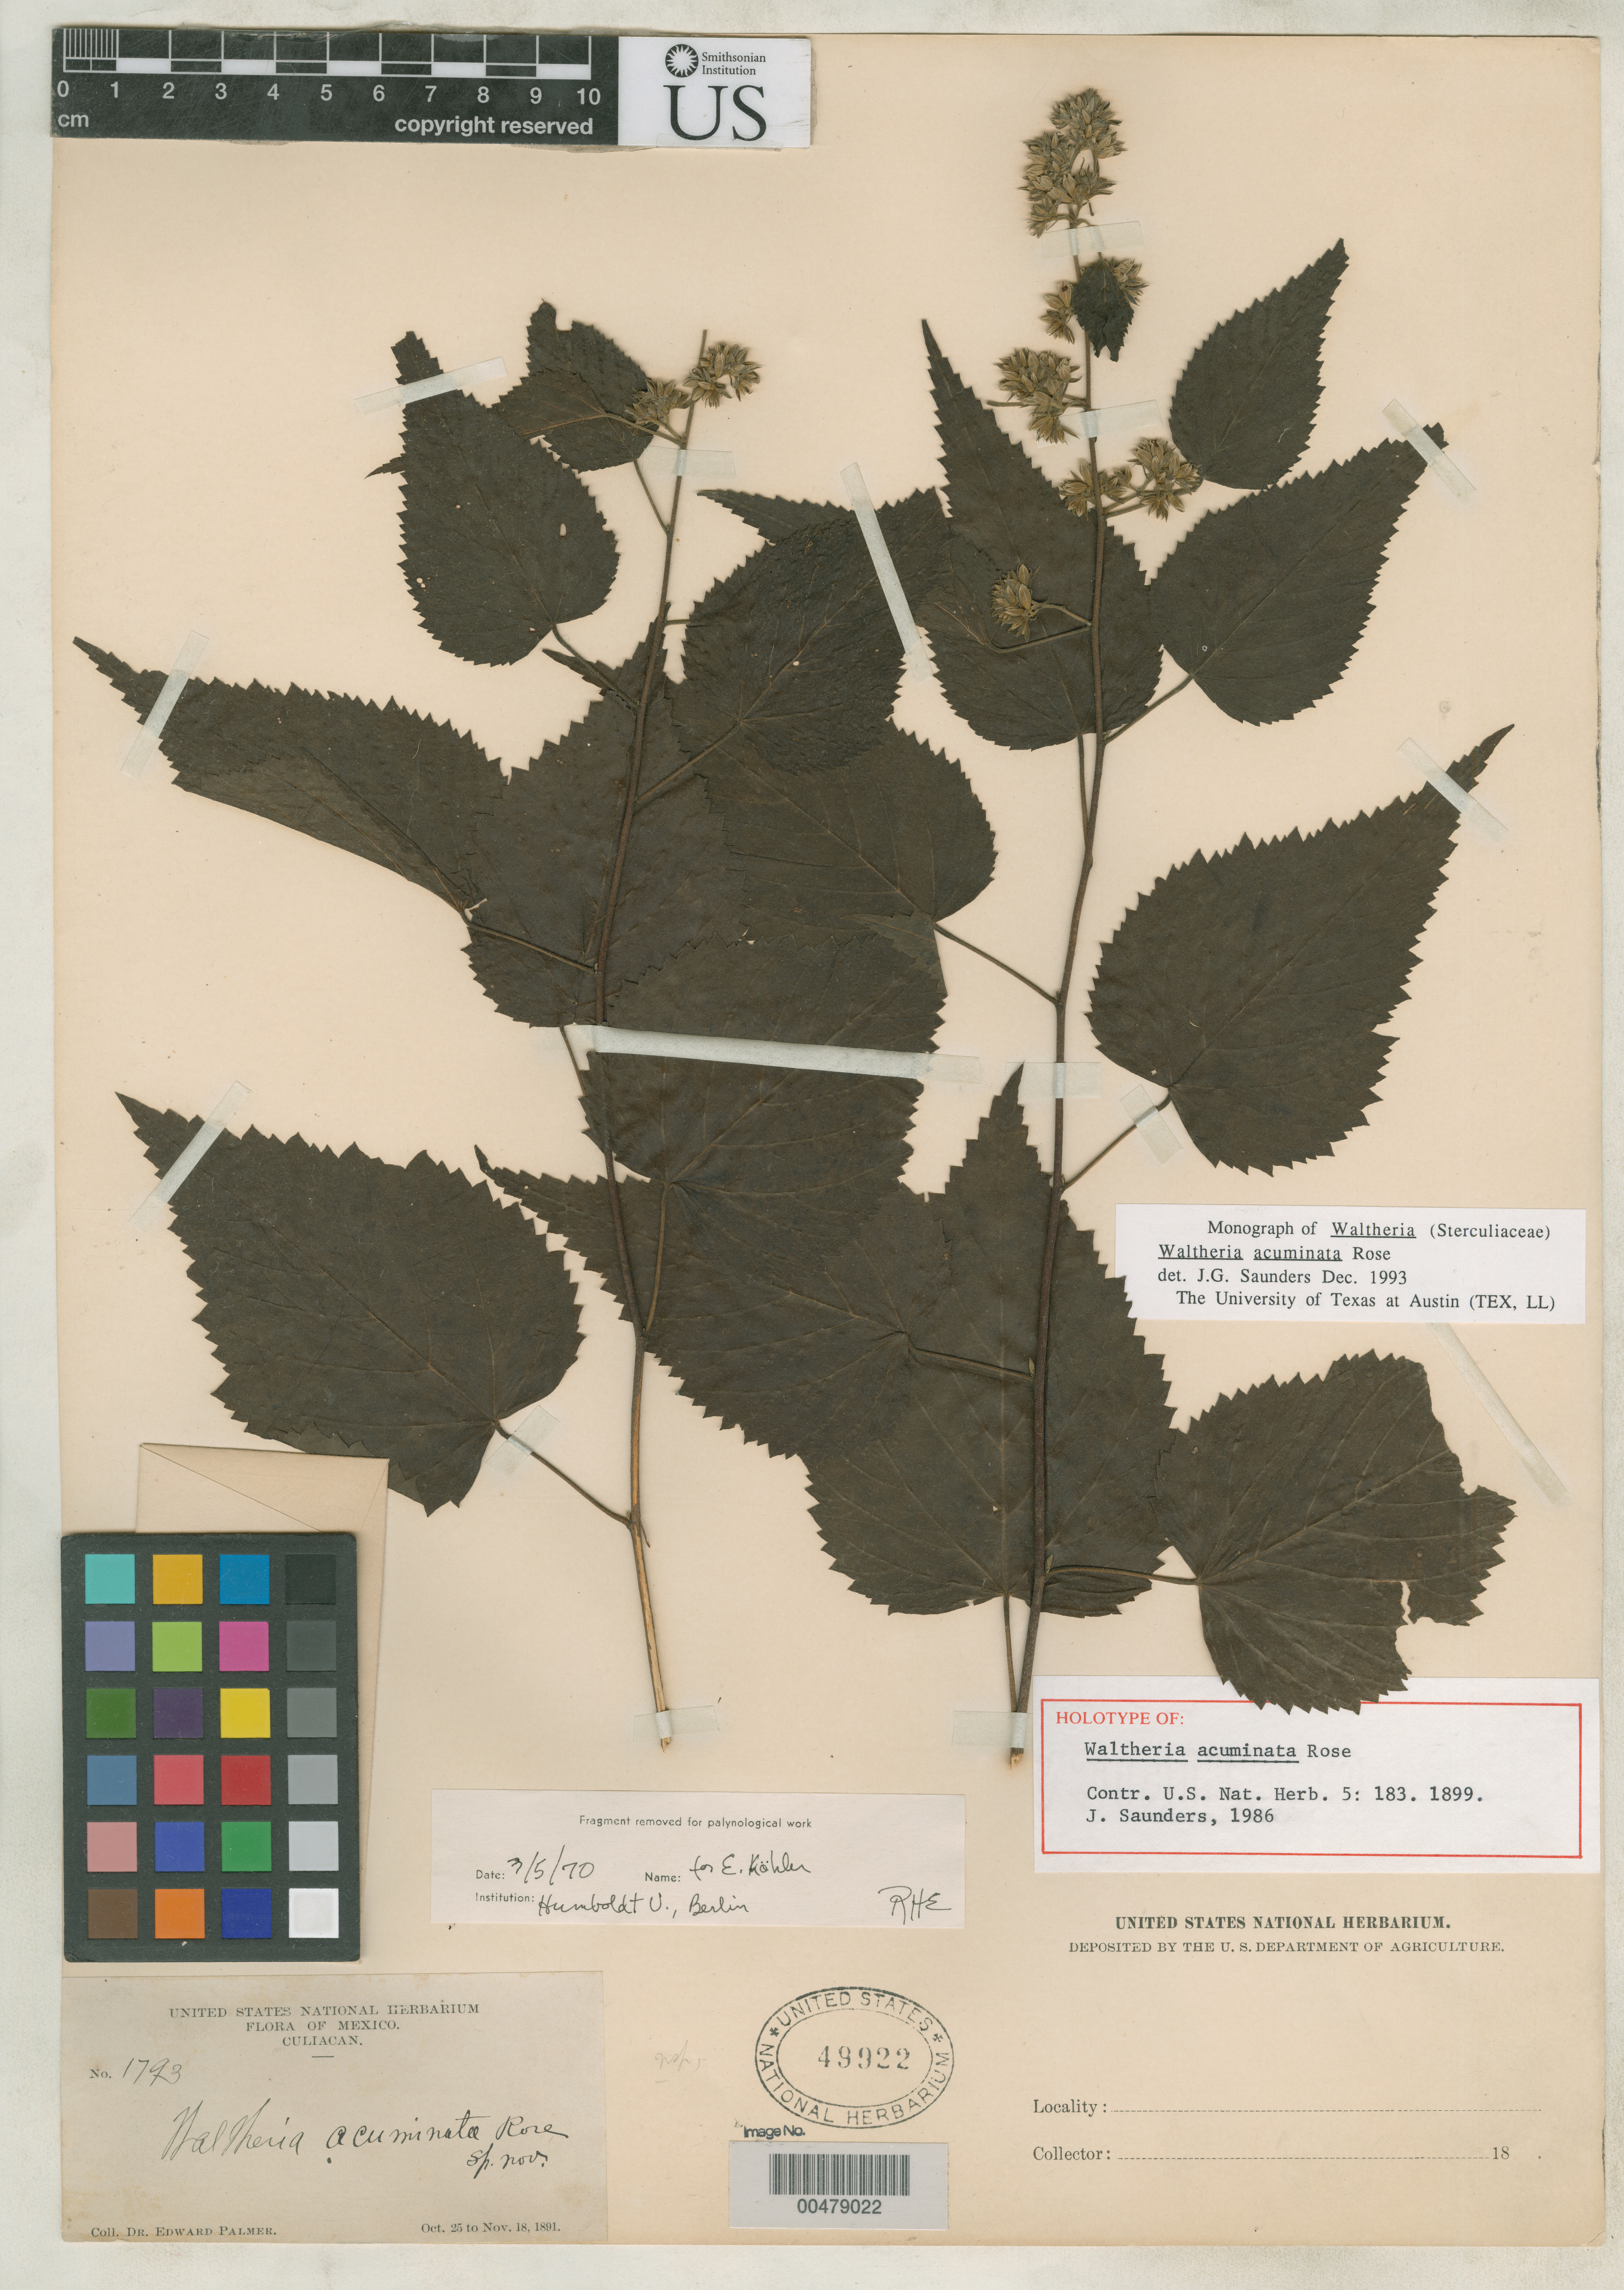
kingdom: Plantae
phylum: Tracheophyta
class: Magnoliopsida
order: Malvales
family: Malvaceae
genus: Waltheria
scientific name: Waltheria acuminata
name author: Rose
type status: Holotype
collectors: E. Palmer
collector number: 1793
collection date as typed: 25 Oct 1891 to 18 Nov 1891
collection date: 1891-10-25/1891-11-18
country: Mexico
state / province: Sinaloa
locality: Culiacan.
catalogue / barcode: US 49922